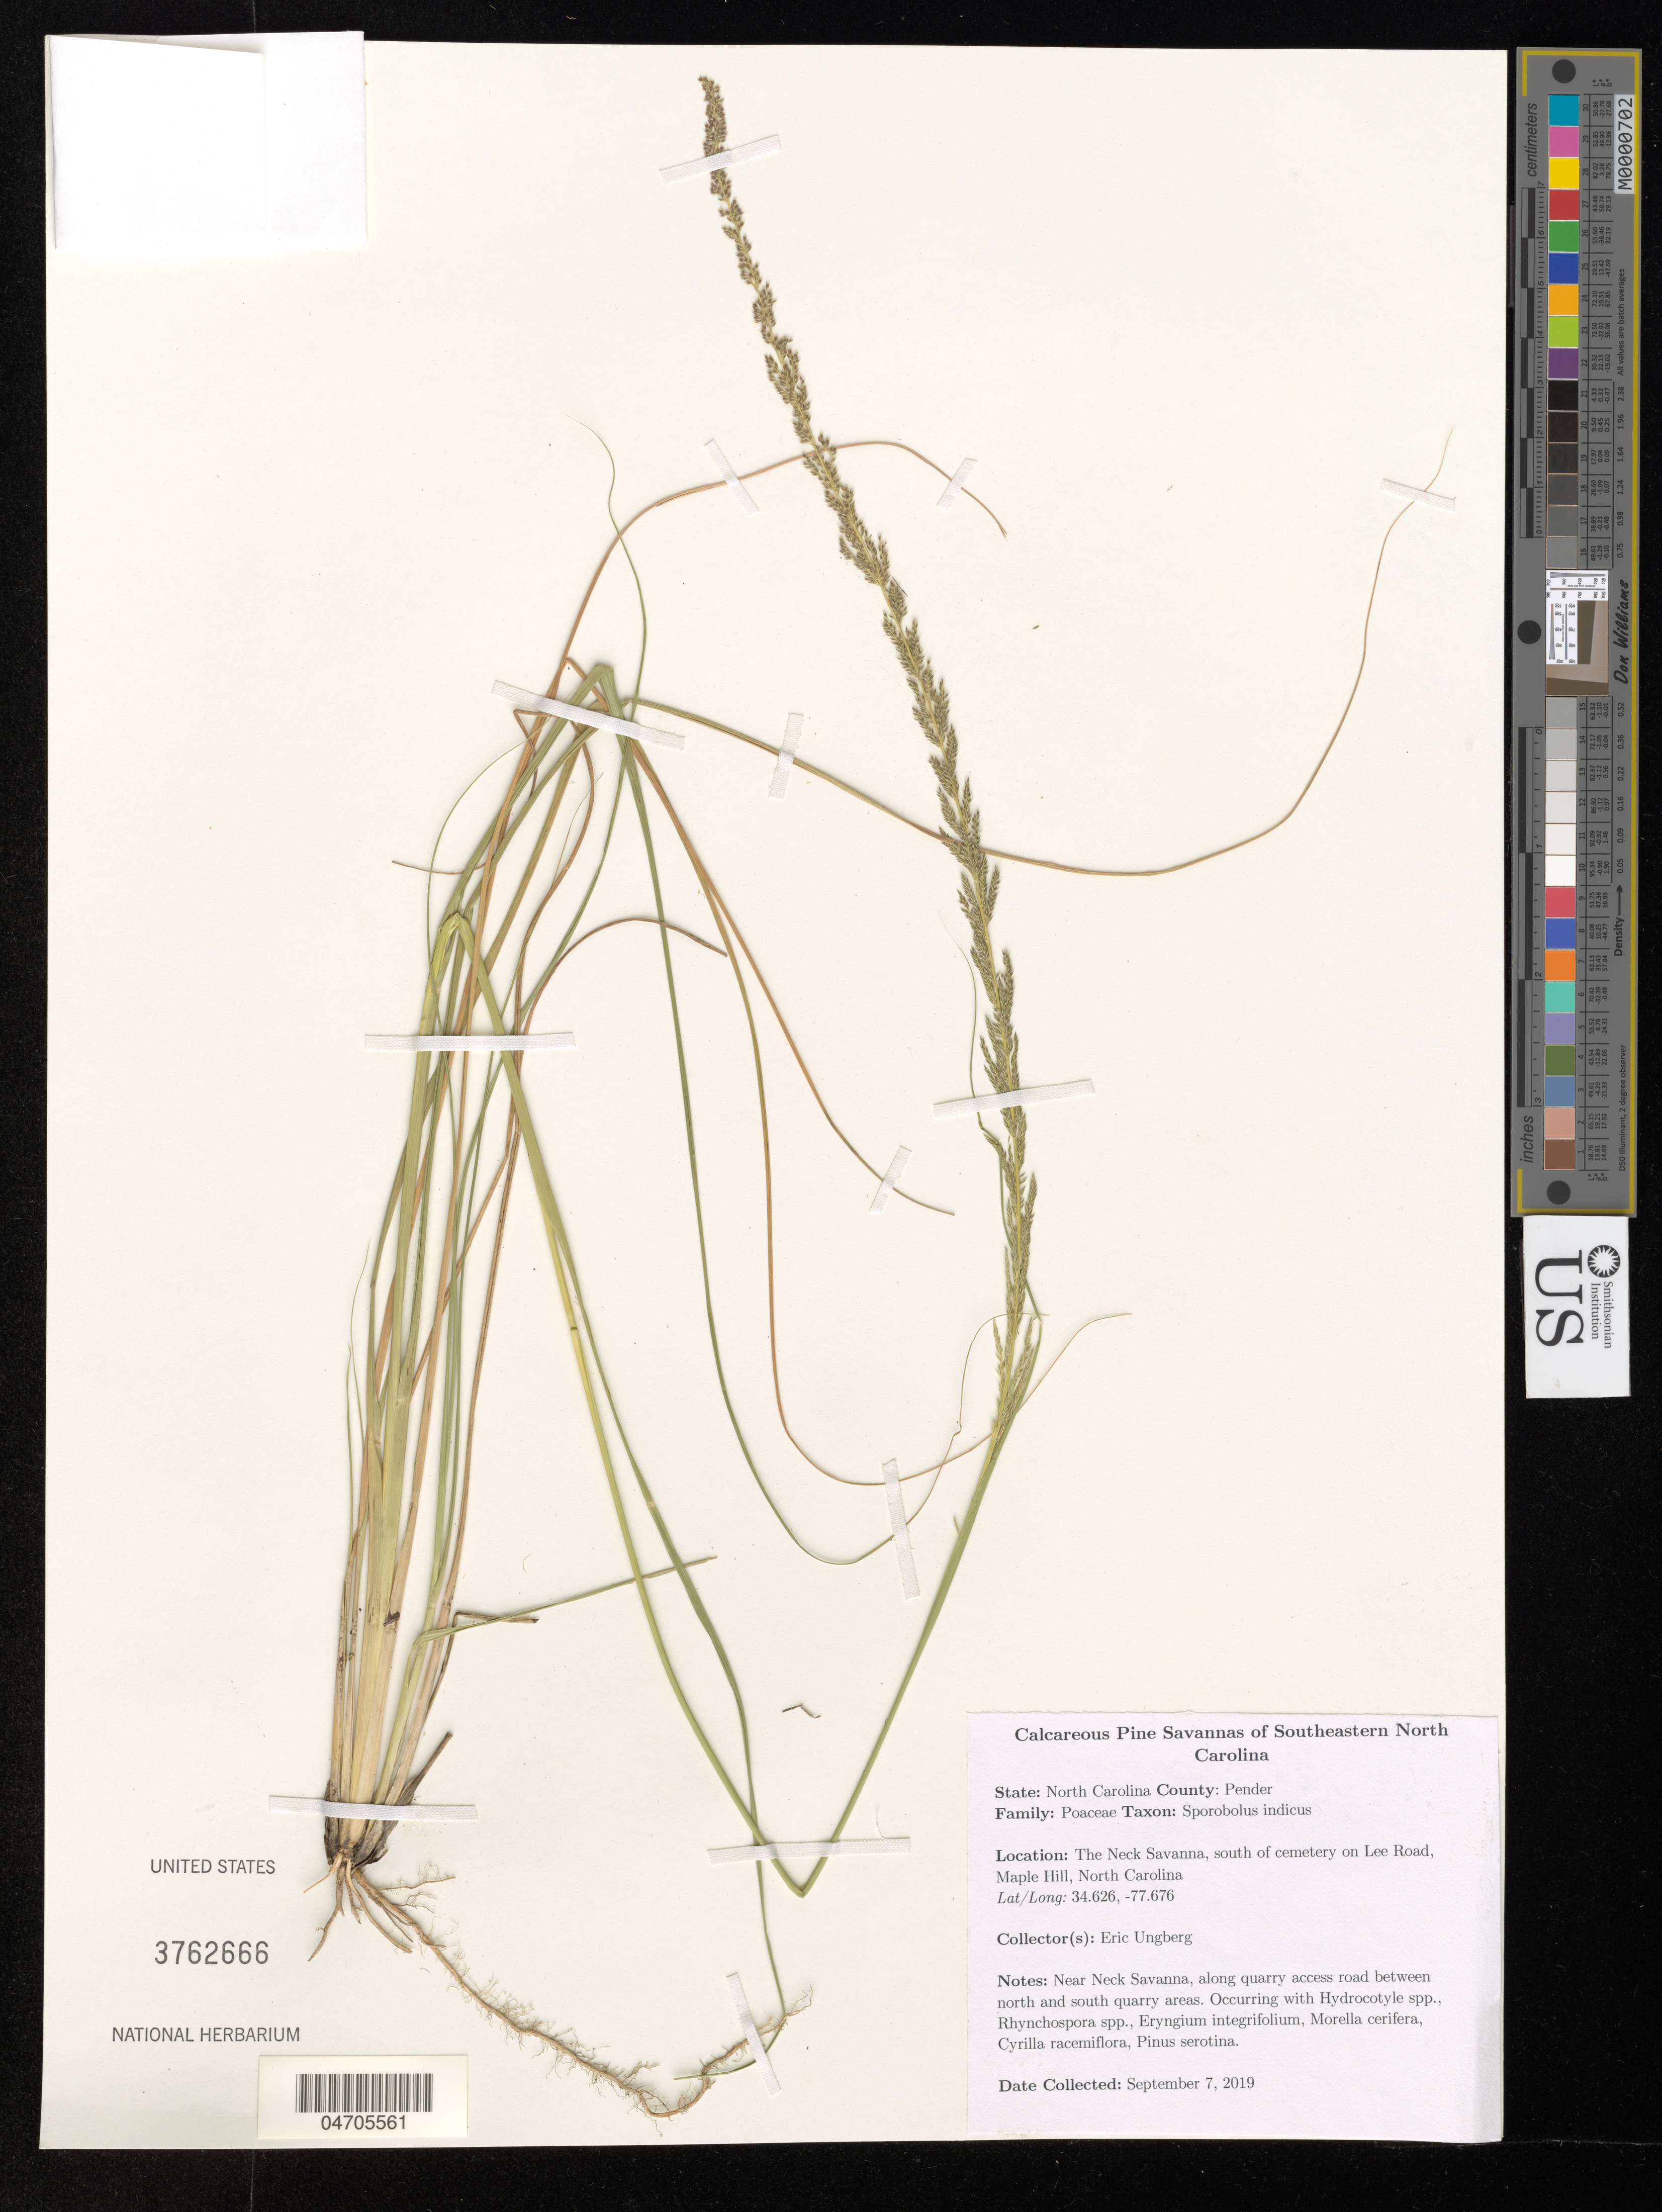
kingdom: Plantae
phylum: Tracheophyta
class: Liliopsida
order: Poales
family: Poaceae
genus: Sporobolus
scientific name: Sporobolus indicus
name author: (L.) R. Br.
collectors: E. Ungberg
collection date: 2019-09-07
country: United States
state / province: North Carolina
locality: Calcareous Pine Savannas of Southeastern North Carolina. County: Pender. The Neck Savanna, south of cemetery on Lee Road, Maple Hill. Near Neck Savanna, along quarry road between north and south quarry areas.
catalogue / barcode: US 3762666